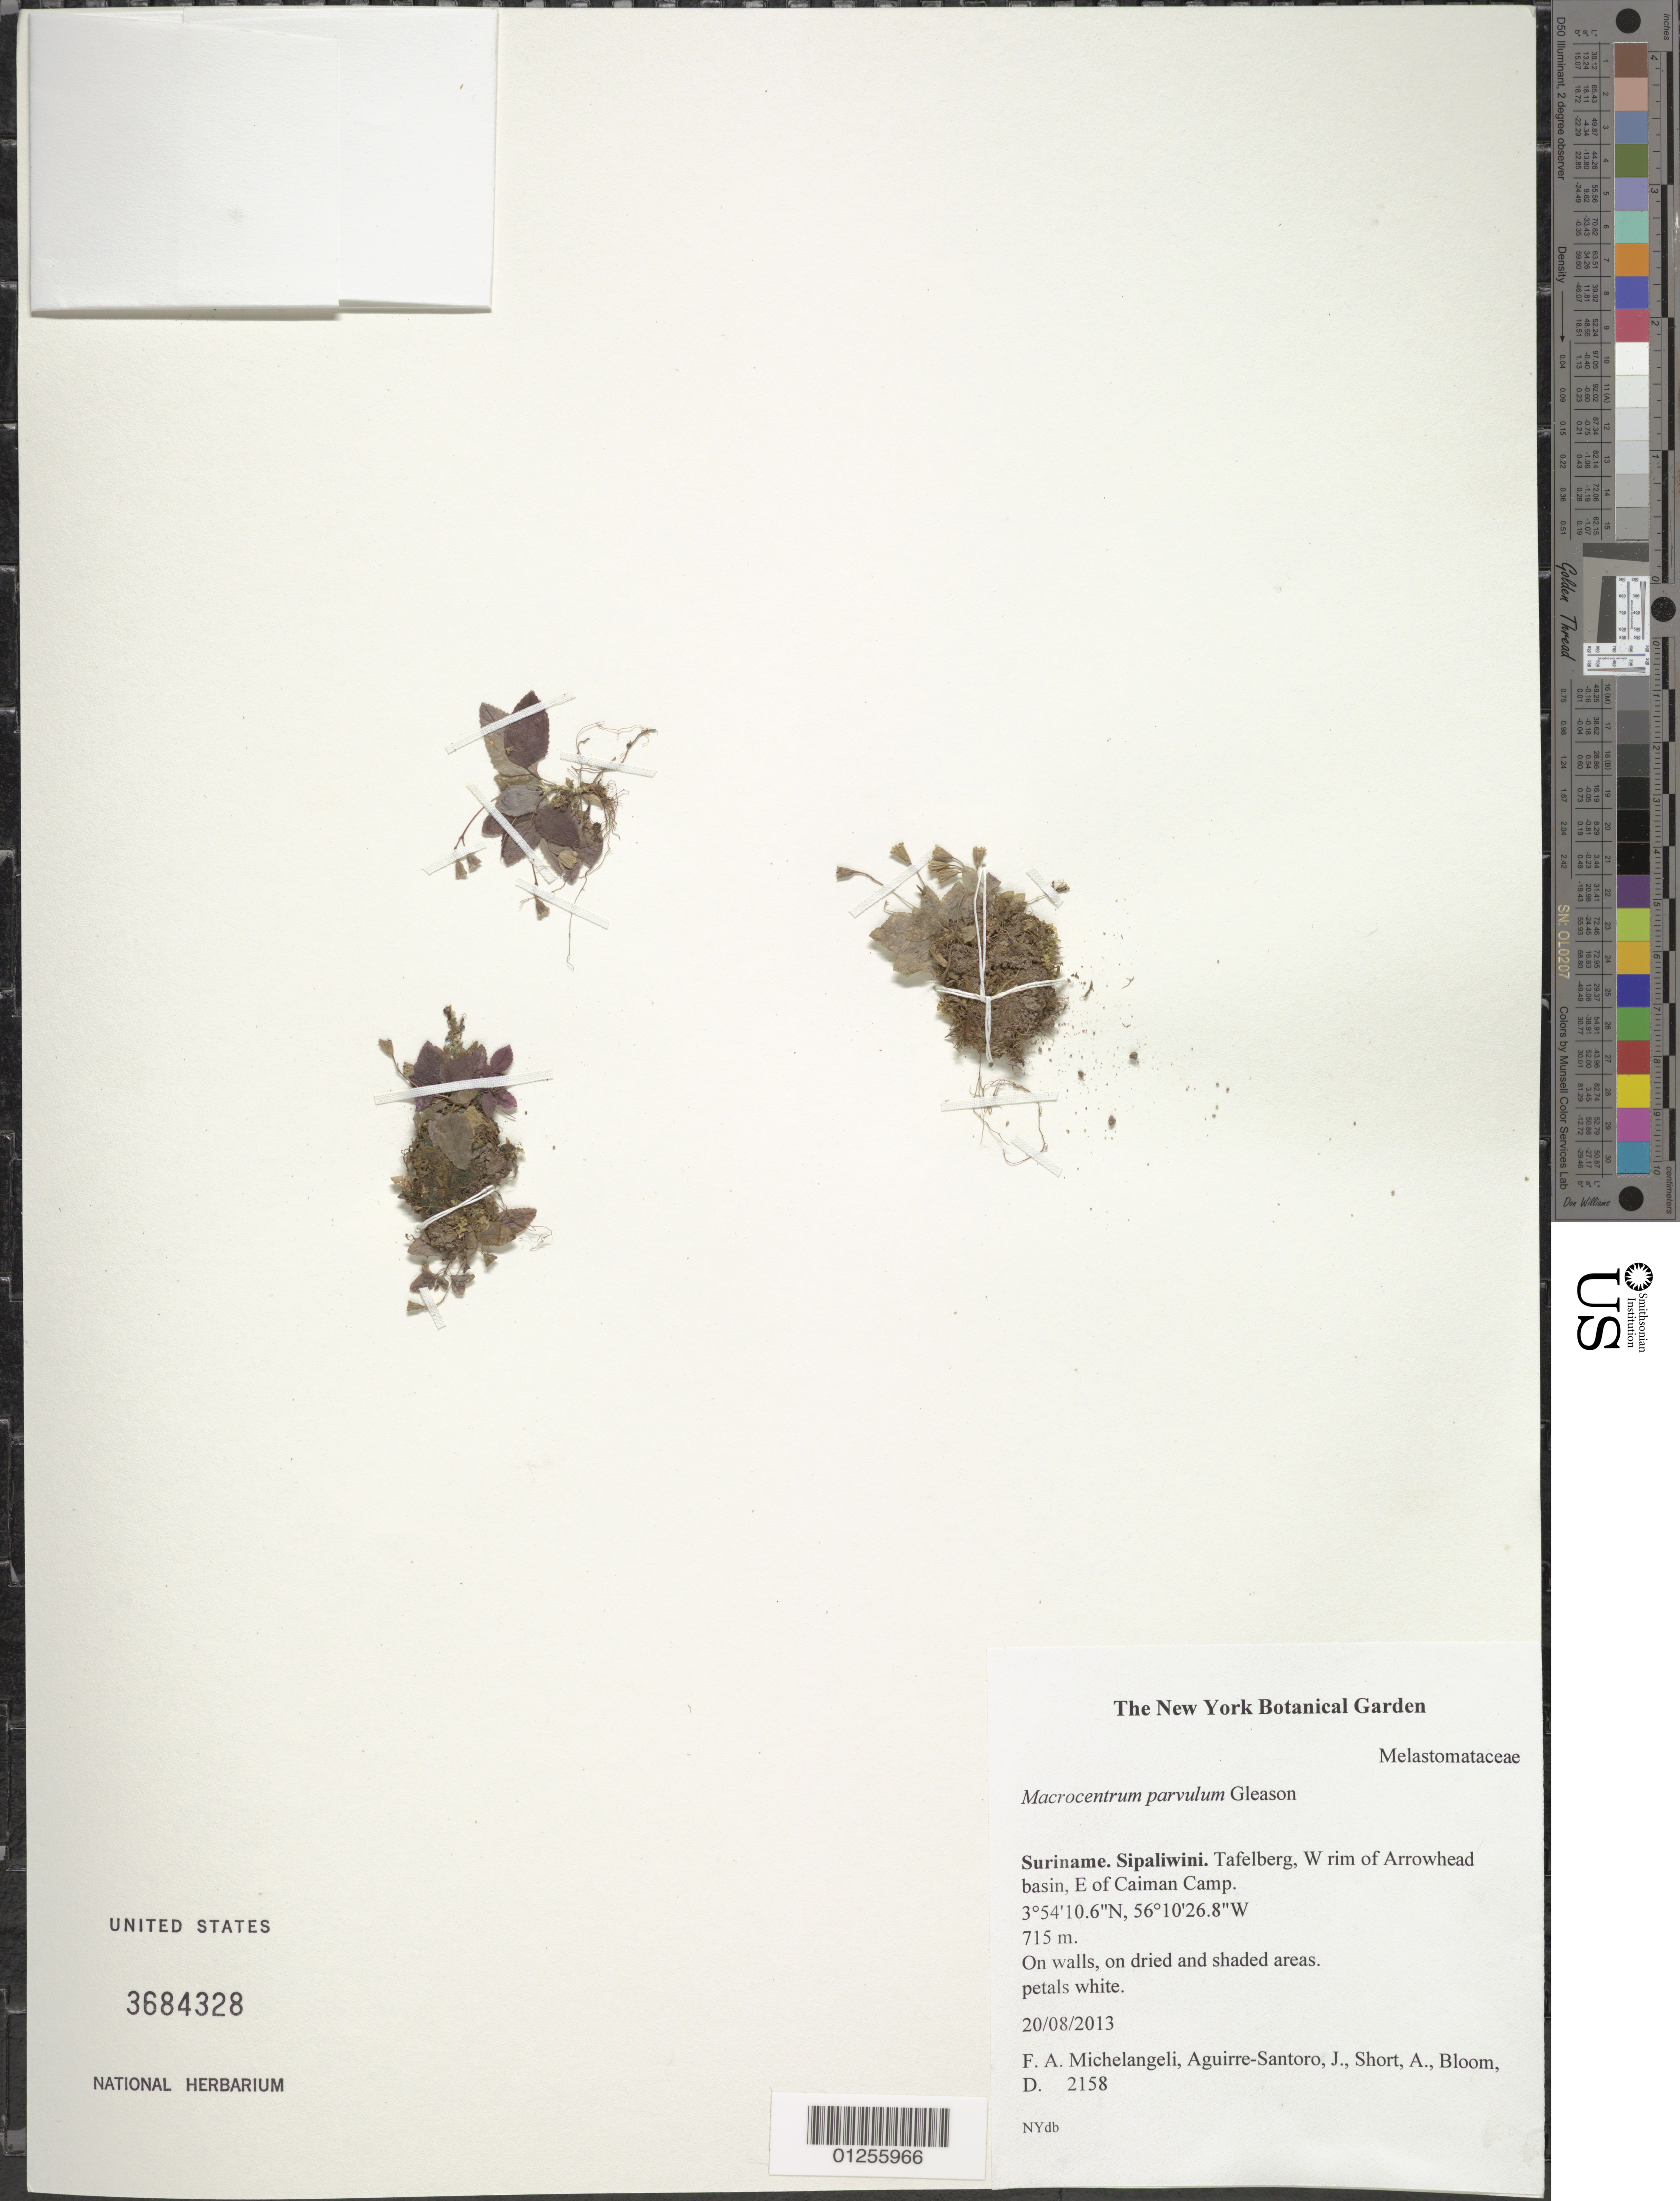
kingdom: Plantae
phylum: Tracheophyta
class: Magnoliopsida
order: Myrtales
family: Melastomataceae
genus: Macrocentrum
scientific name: Macrocentrum parvulum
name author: Gleason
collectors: F. A. Michelangeli, J. Aguirre-Santoro, A. Short & D. Bloom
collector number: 2158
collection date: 2013-08-20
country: Suriname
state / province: Sipaliwini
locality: Tafelberg, W rim of Arrowhead basin, E of Caiman Camp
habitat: On walls, on dried and shaded areas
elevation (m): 715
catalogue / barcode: US 3684328